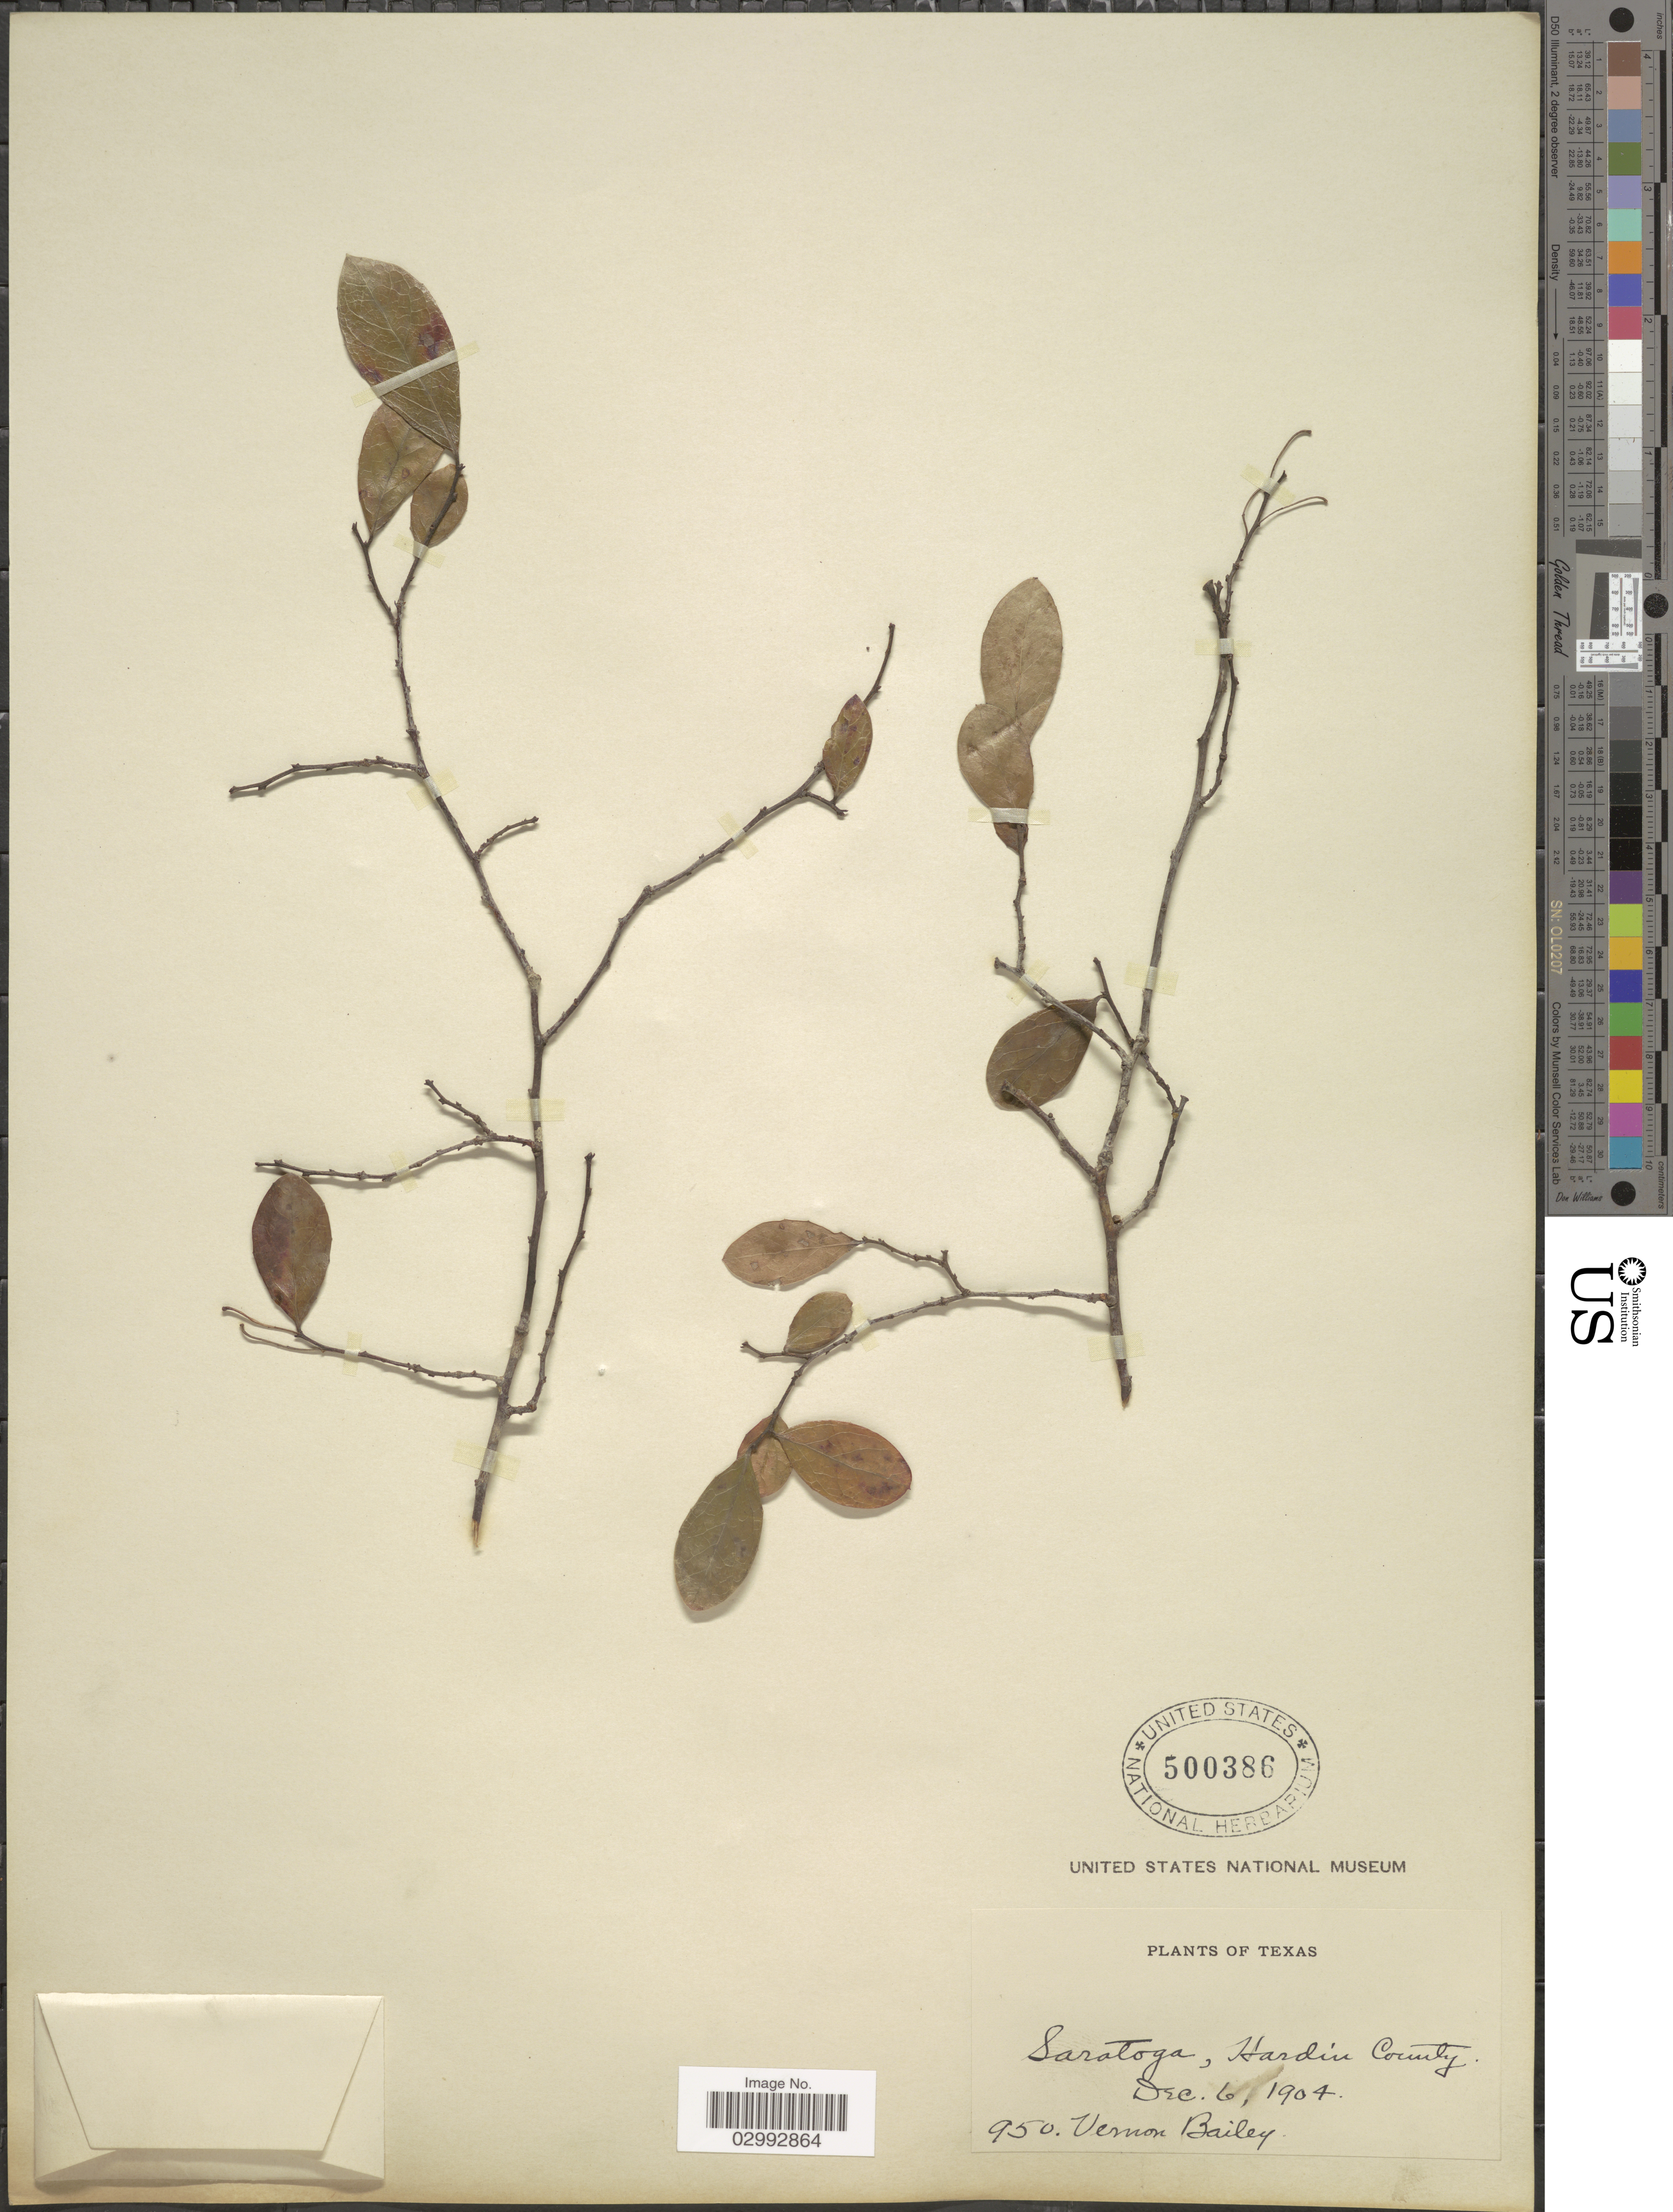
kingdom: Plantae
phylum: Tracheophyta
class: Magnoliopsida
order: Ericales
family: Ericaceae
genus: Batodendron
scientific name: Batodendron arboreum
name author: Nutt.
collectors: V. O. Bailey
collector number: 950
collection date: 1904-12-06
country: United States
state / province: Texas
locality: Saratoga, Hardin County.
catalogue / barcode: US 500386